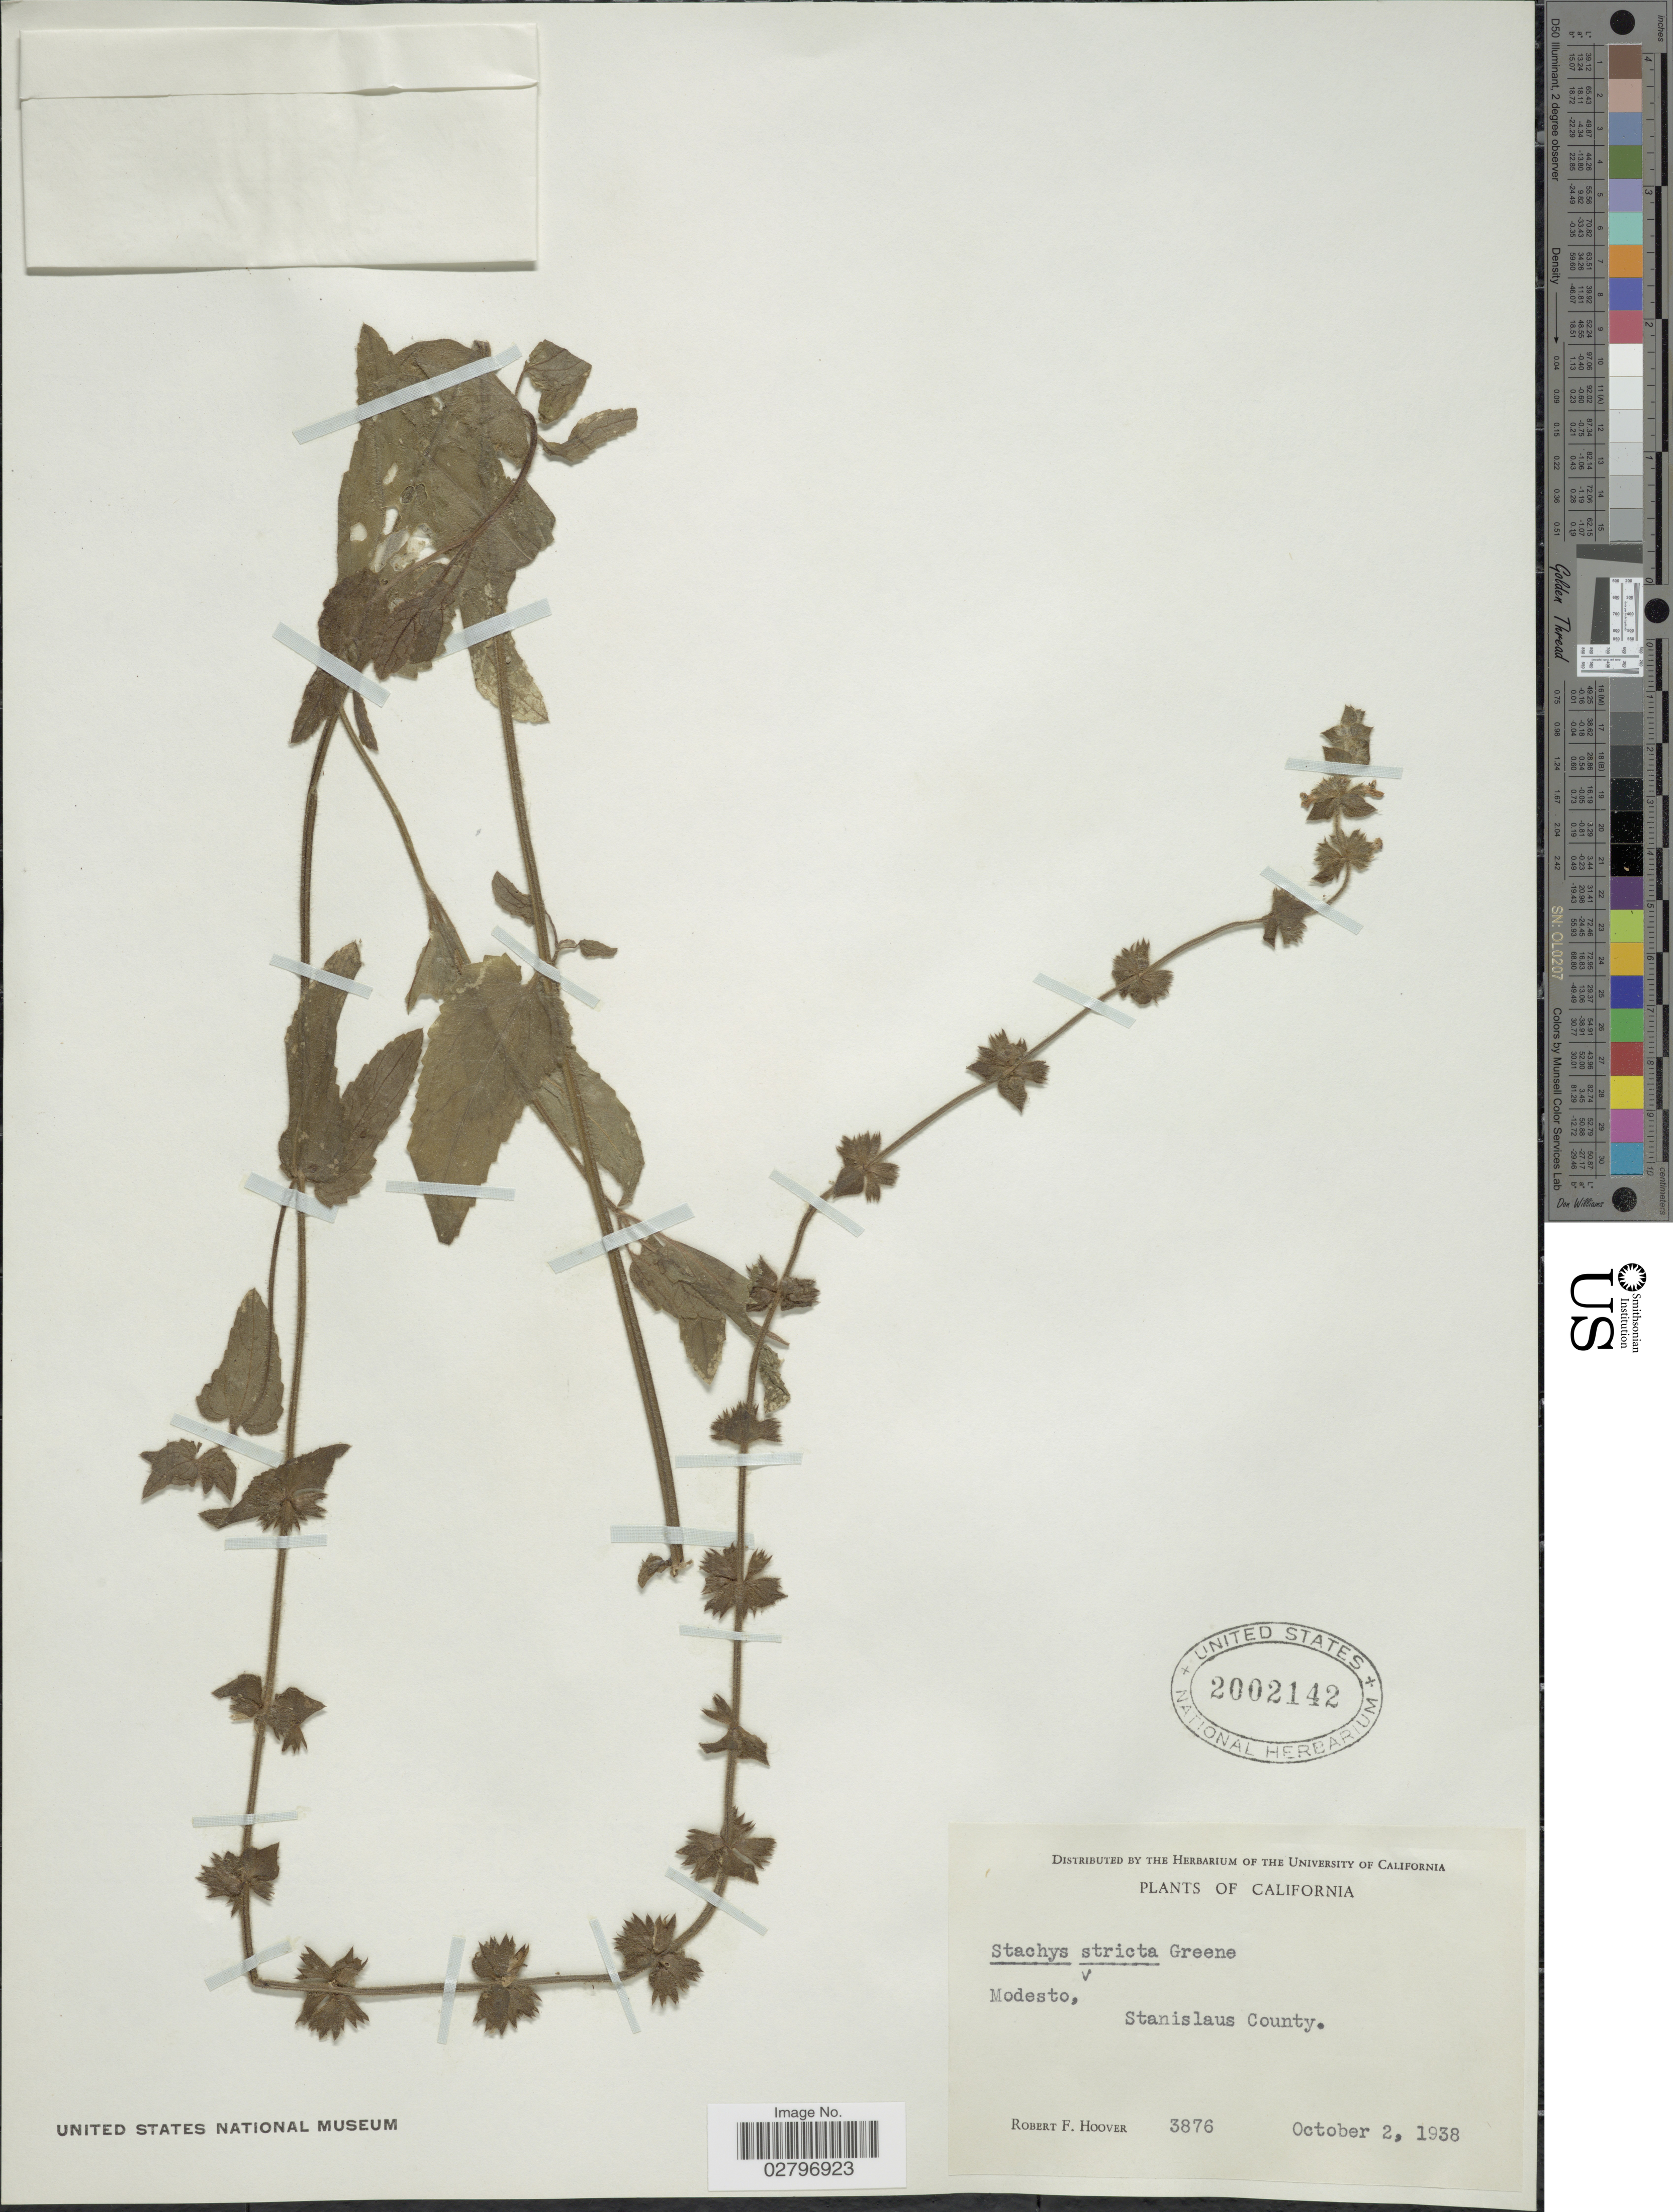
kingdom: Plantae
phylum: Tracheophyta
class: Magnoliopsida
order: Lamiales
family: Lamiaceae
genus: Stachys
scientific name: Stachys stricta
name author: Greene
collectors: R. F. Hoover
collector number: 3876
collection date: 1938-10-02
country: United States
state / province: California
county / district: Stanislaus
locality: Modesto, Stanislaus County.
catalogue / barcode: US 2002142